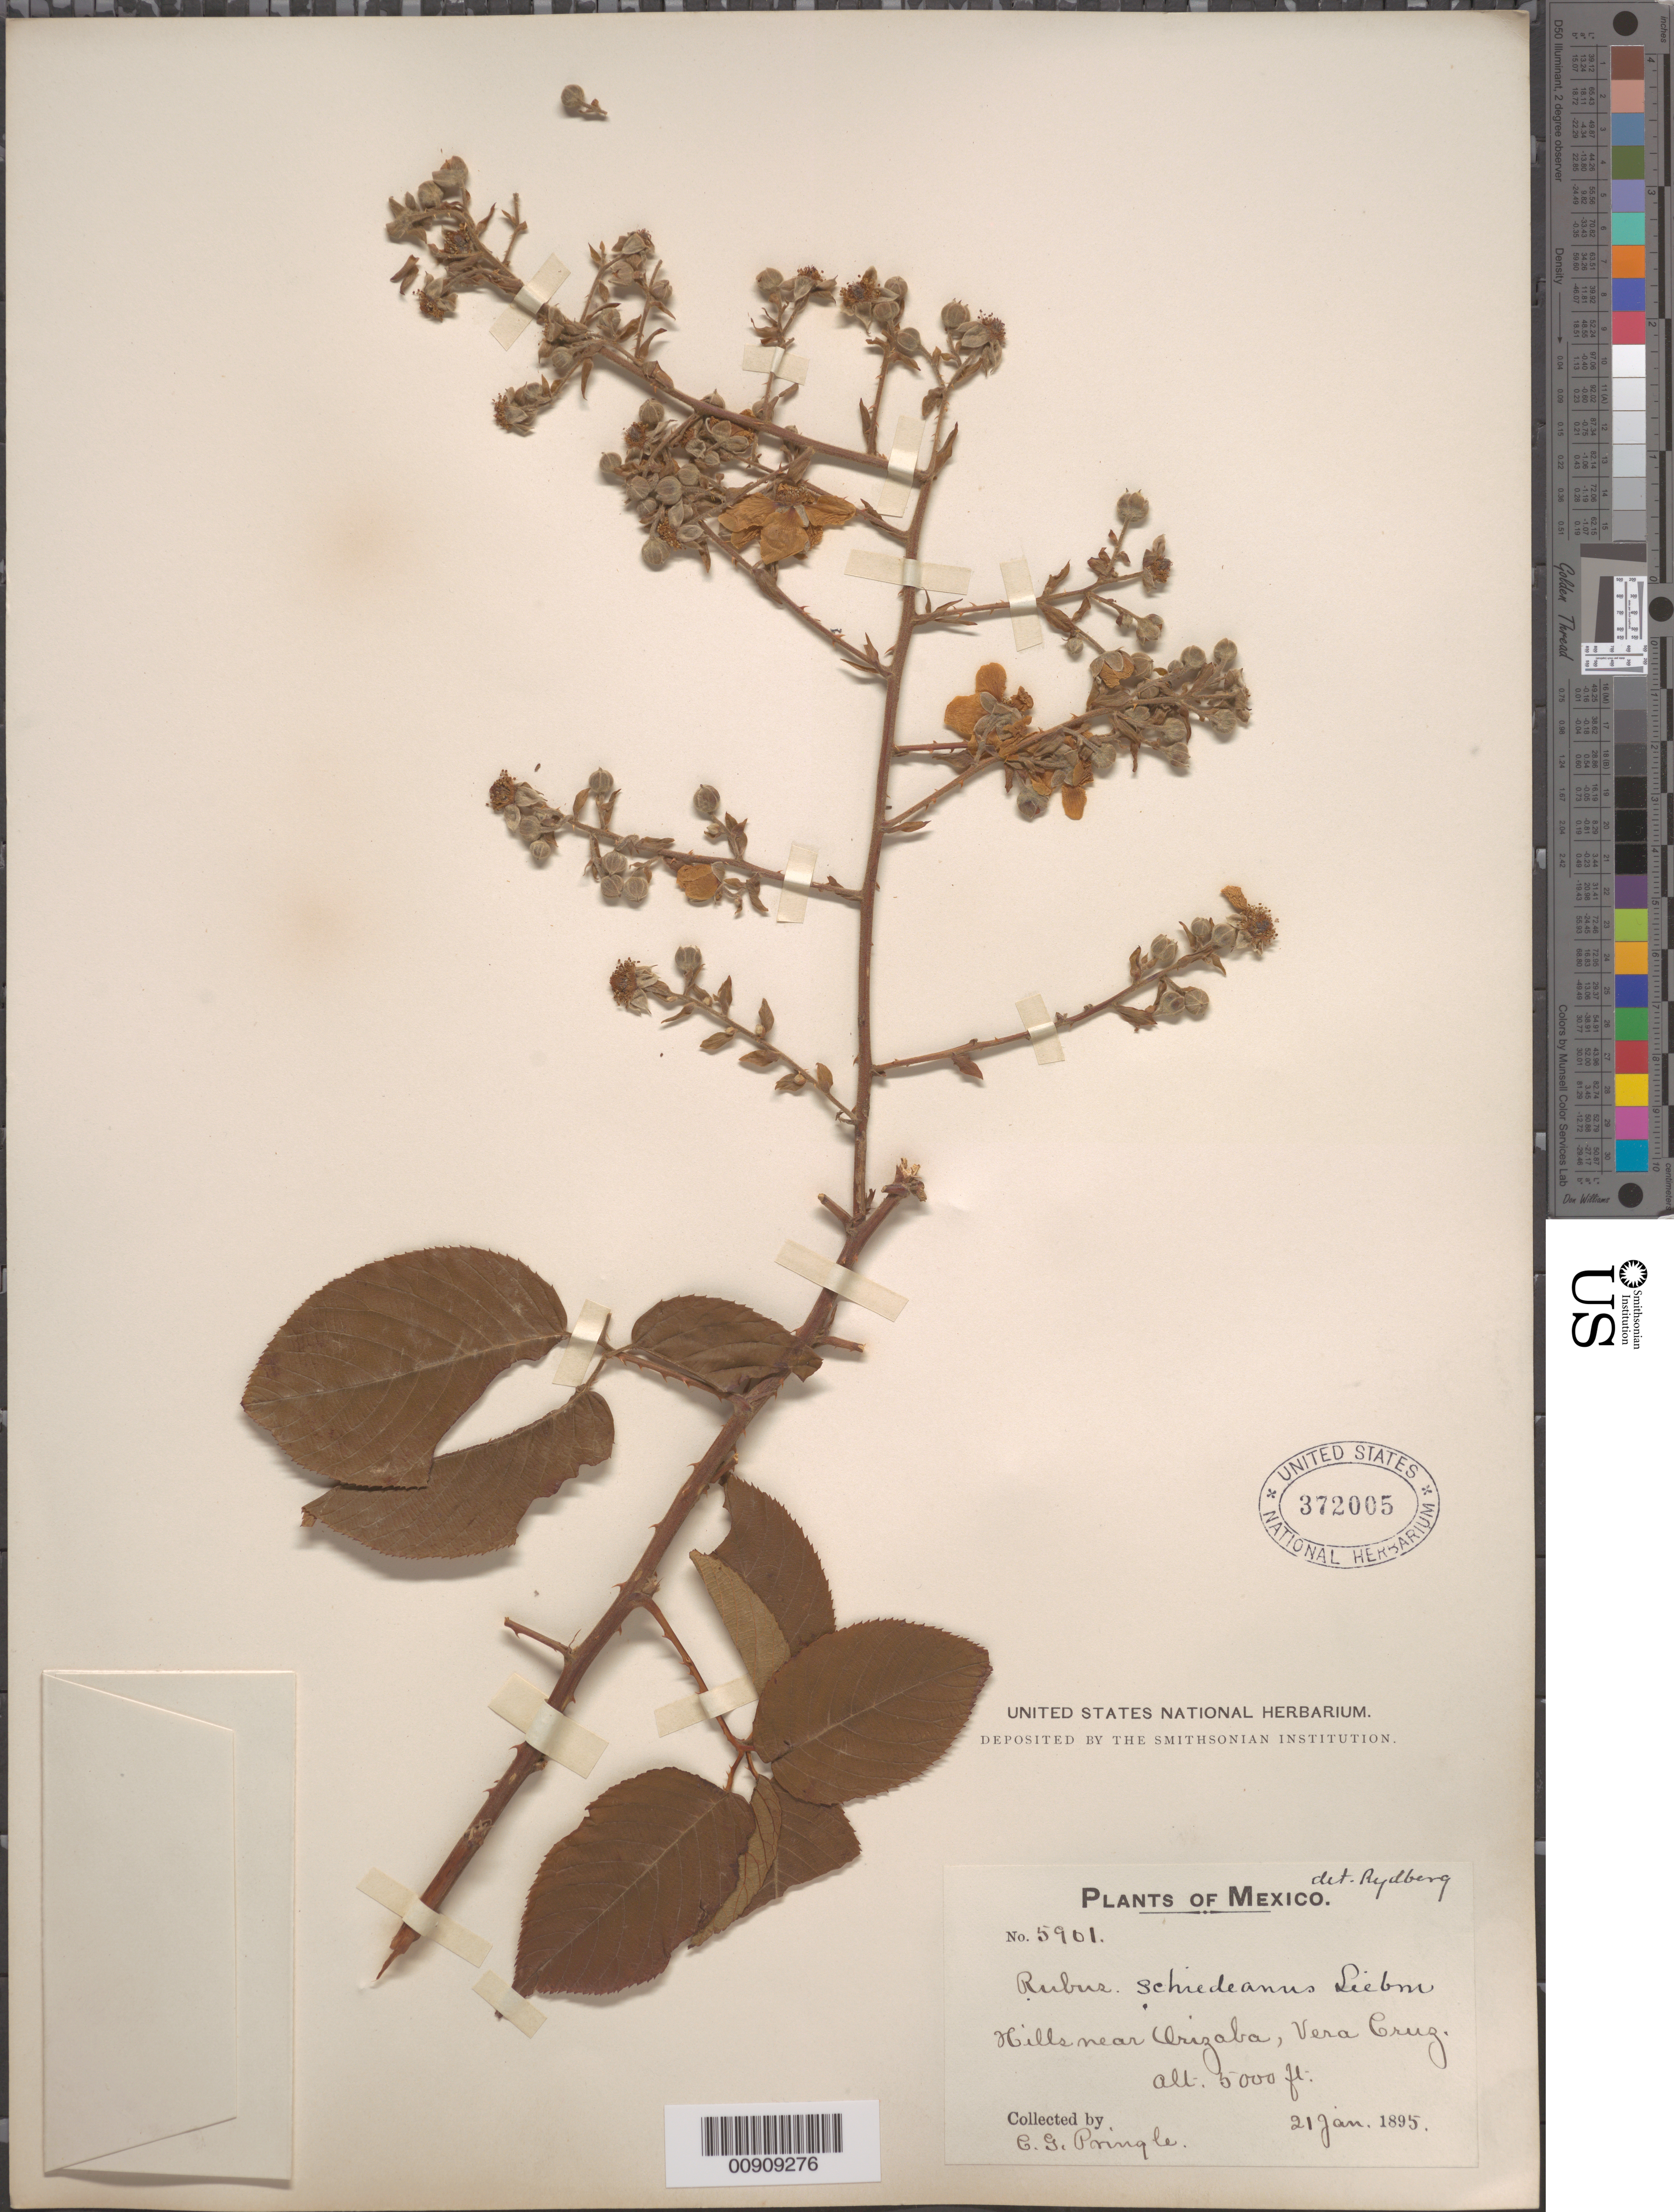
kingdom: Plantae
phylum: Tracheophyta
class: Magnoliopsida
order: Rosales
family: Rosaceae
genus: Rubus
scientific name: Rubus schmidelioides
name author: A. Cunn.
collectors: C. G. Pringle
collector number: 5901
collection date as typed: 21 Jan 1895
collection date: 1895-01-21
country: Mexico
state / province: Veracruz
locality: Near Orizaba, Veracruz.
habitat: Hills.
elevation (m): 1524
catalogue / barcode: US 372005